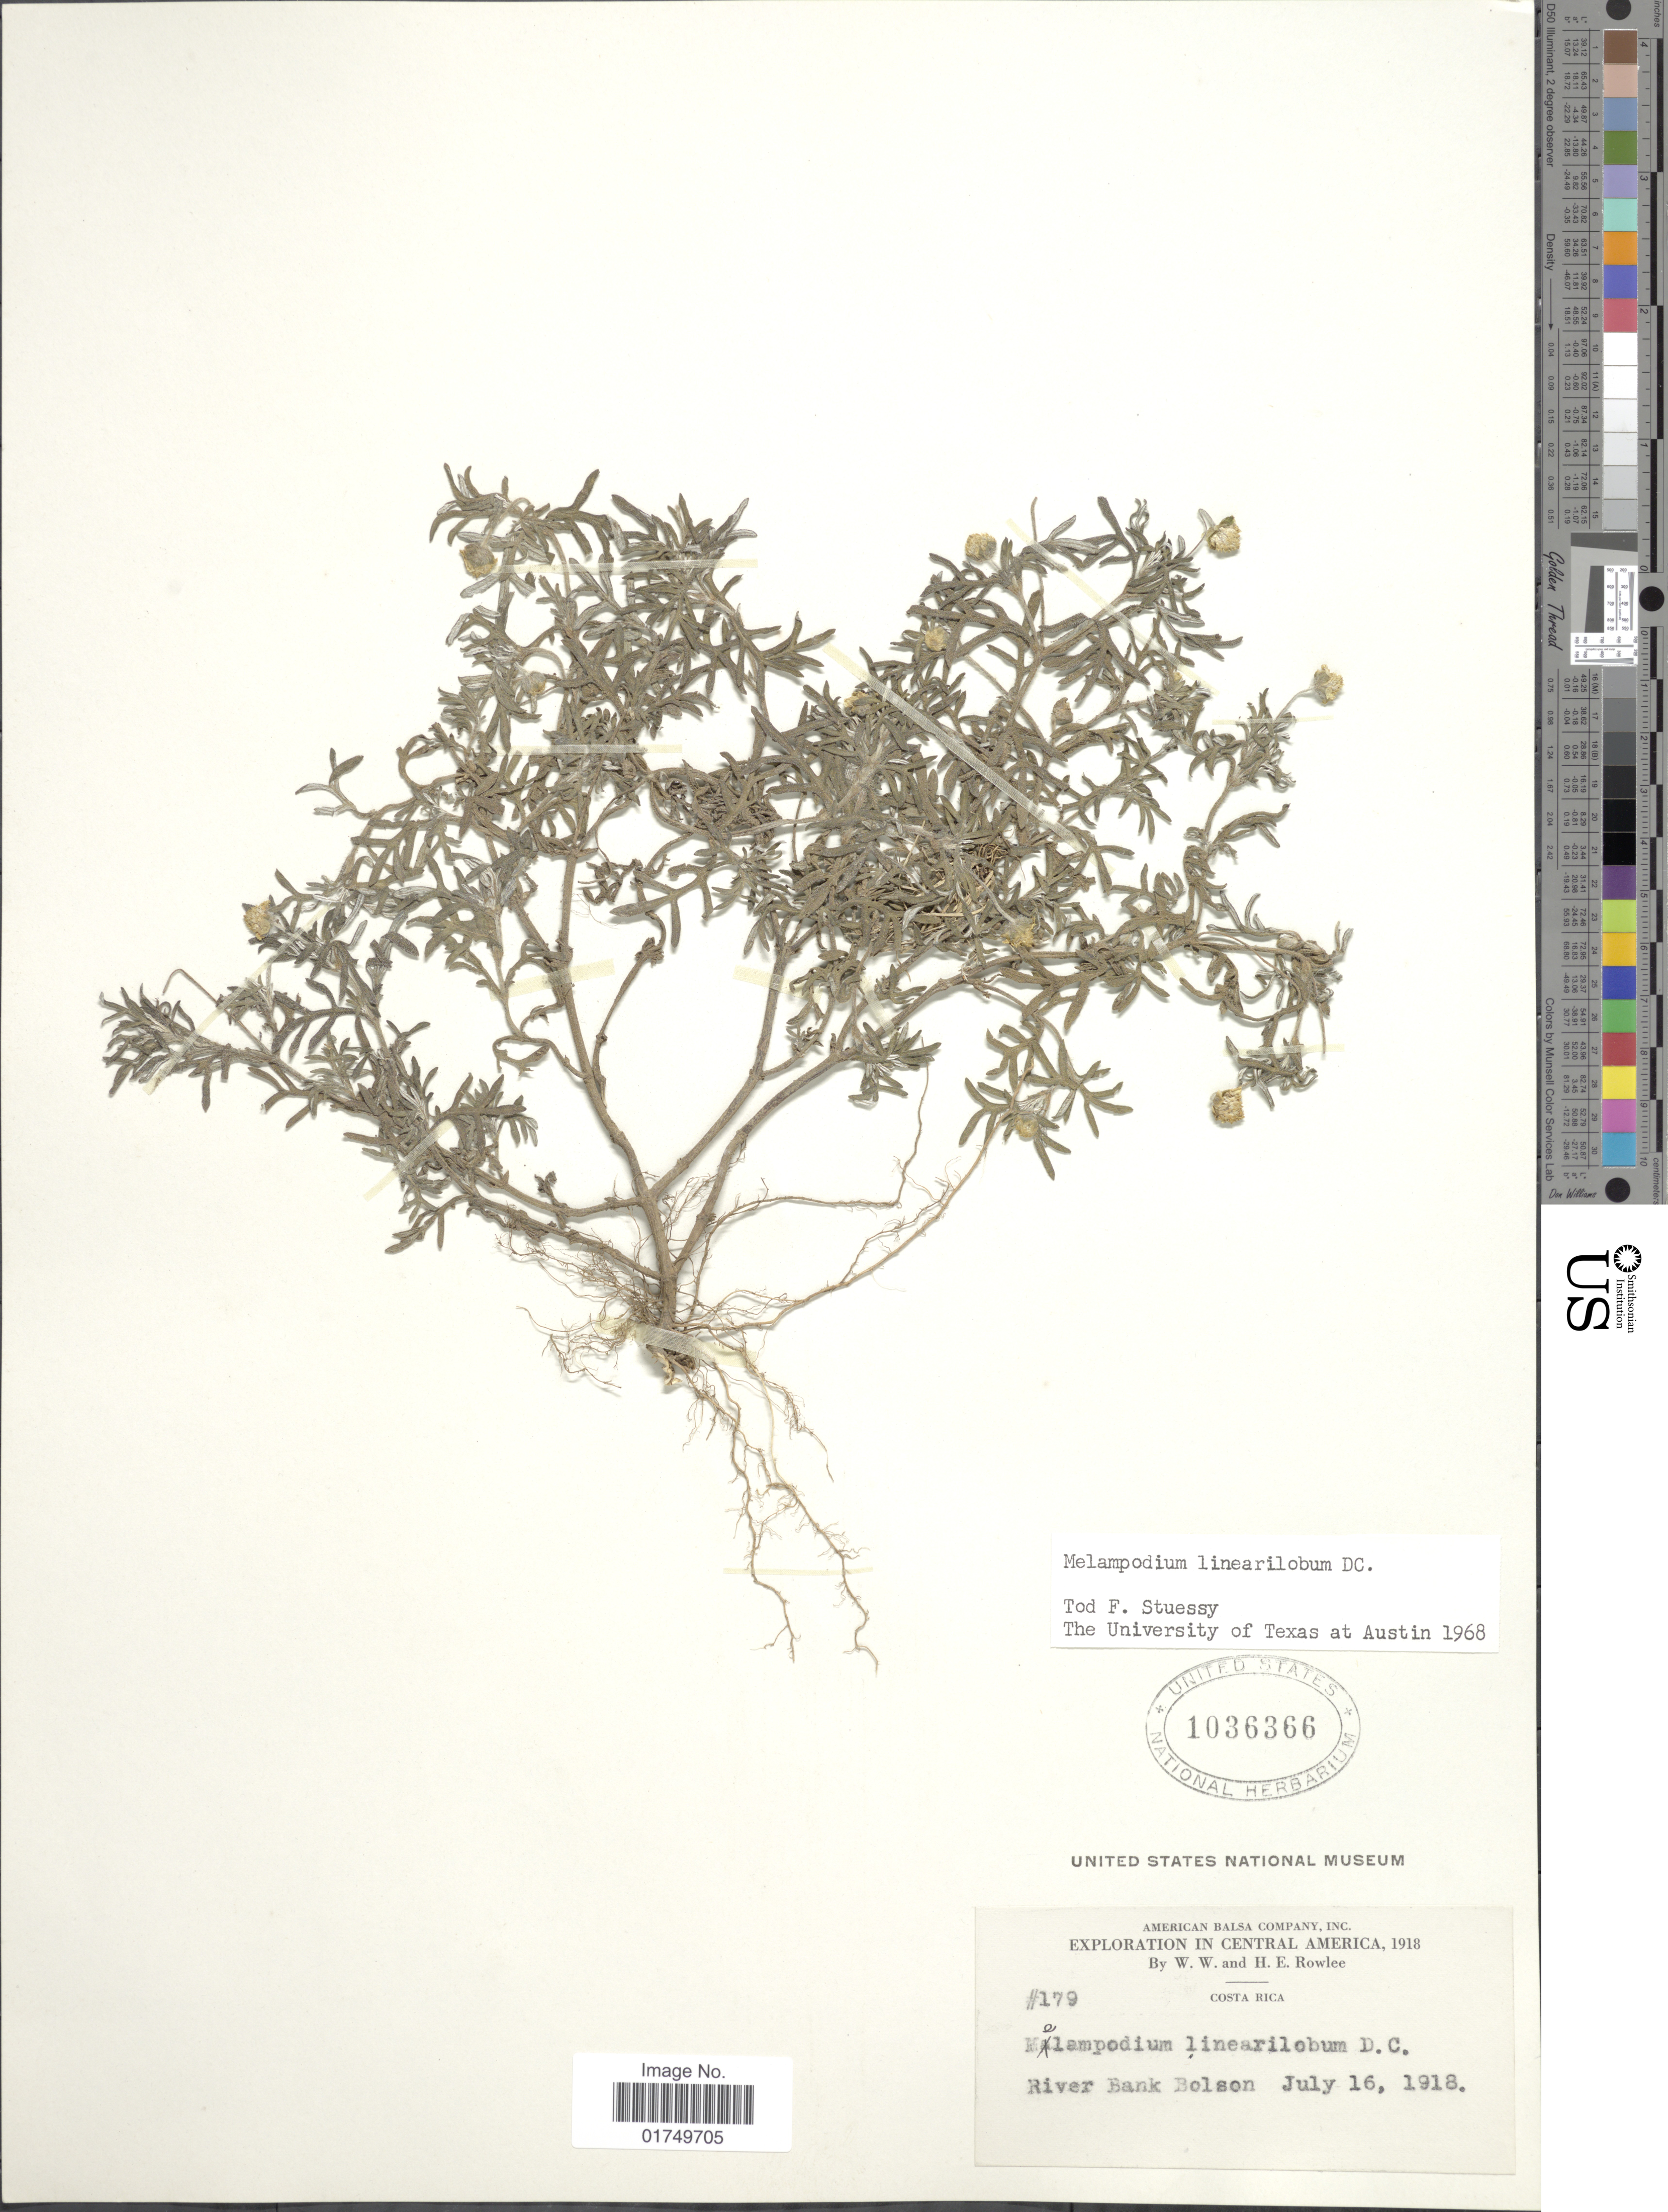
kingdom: Plantae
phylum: Tracheophyta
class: Magnoliopsida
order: Asterales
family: Asteraceae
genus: Melampodium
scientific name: Melampodium linearilobum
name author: DC.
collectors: W. W. Rowlee & H. E. Rowlee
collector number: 179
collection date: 1918-07-16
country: Costa Rica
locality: River Bank Bolson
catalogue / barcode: US 1036366